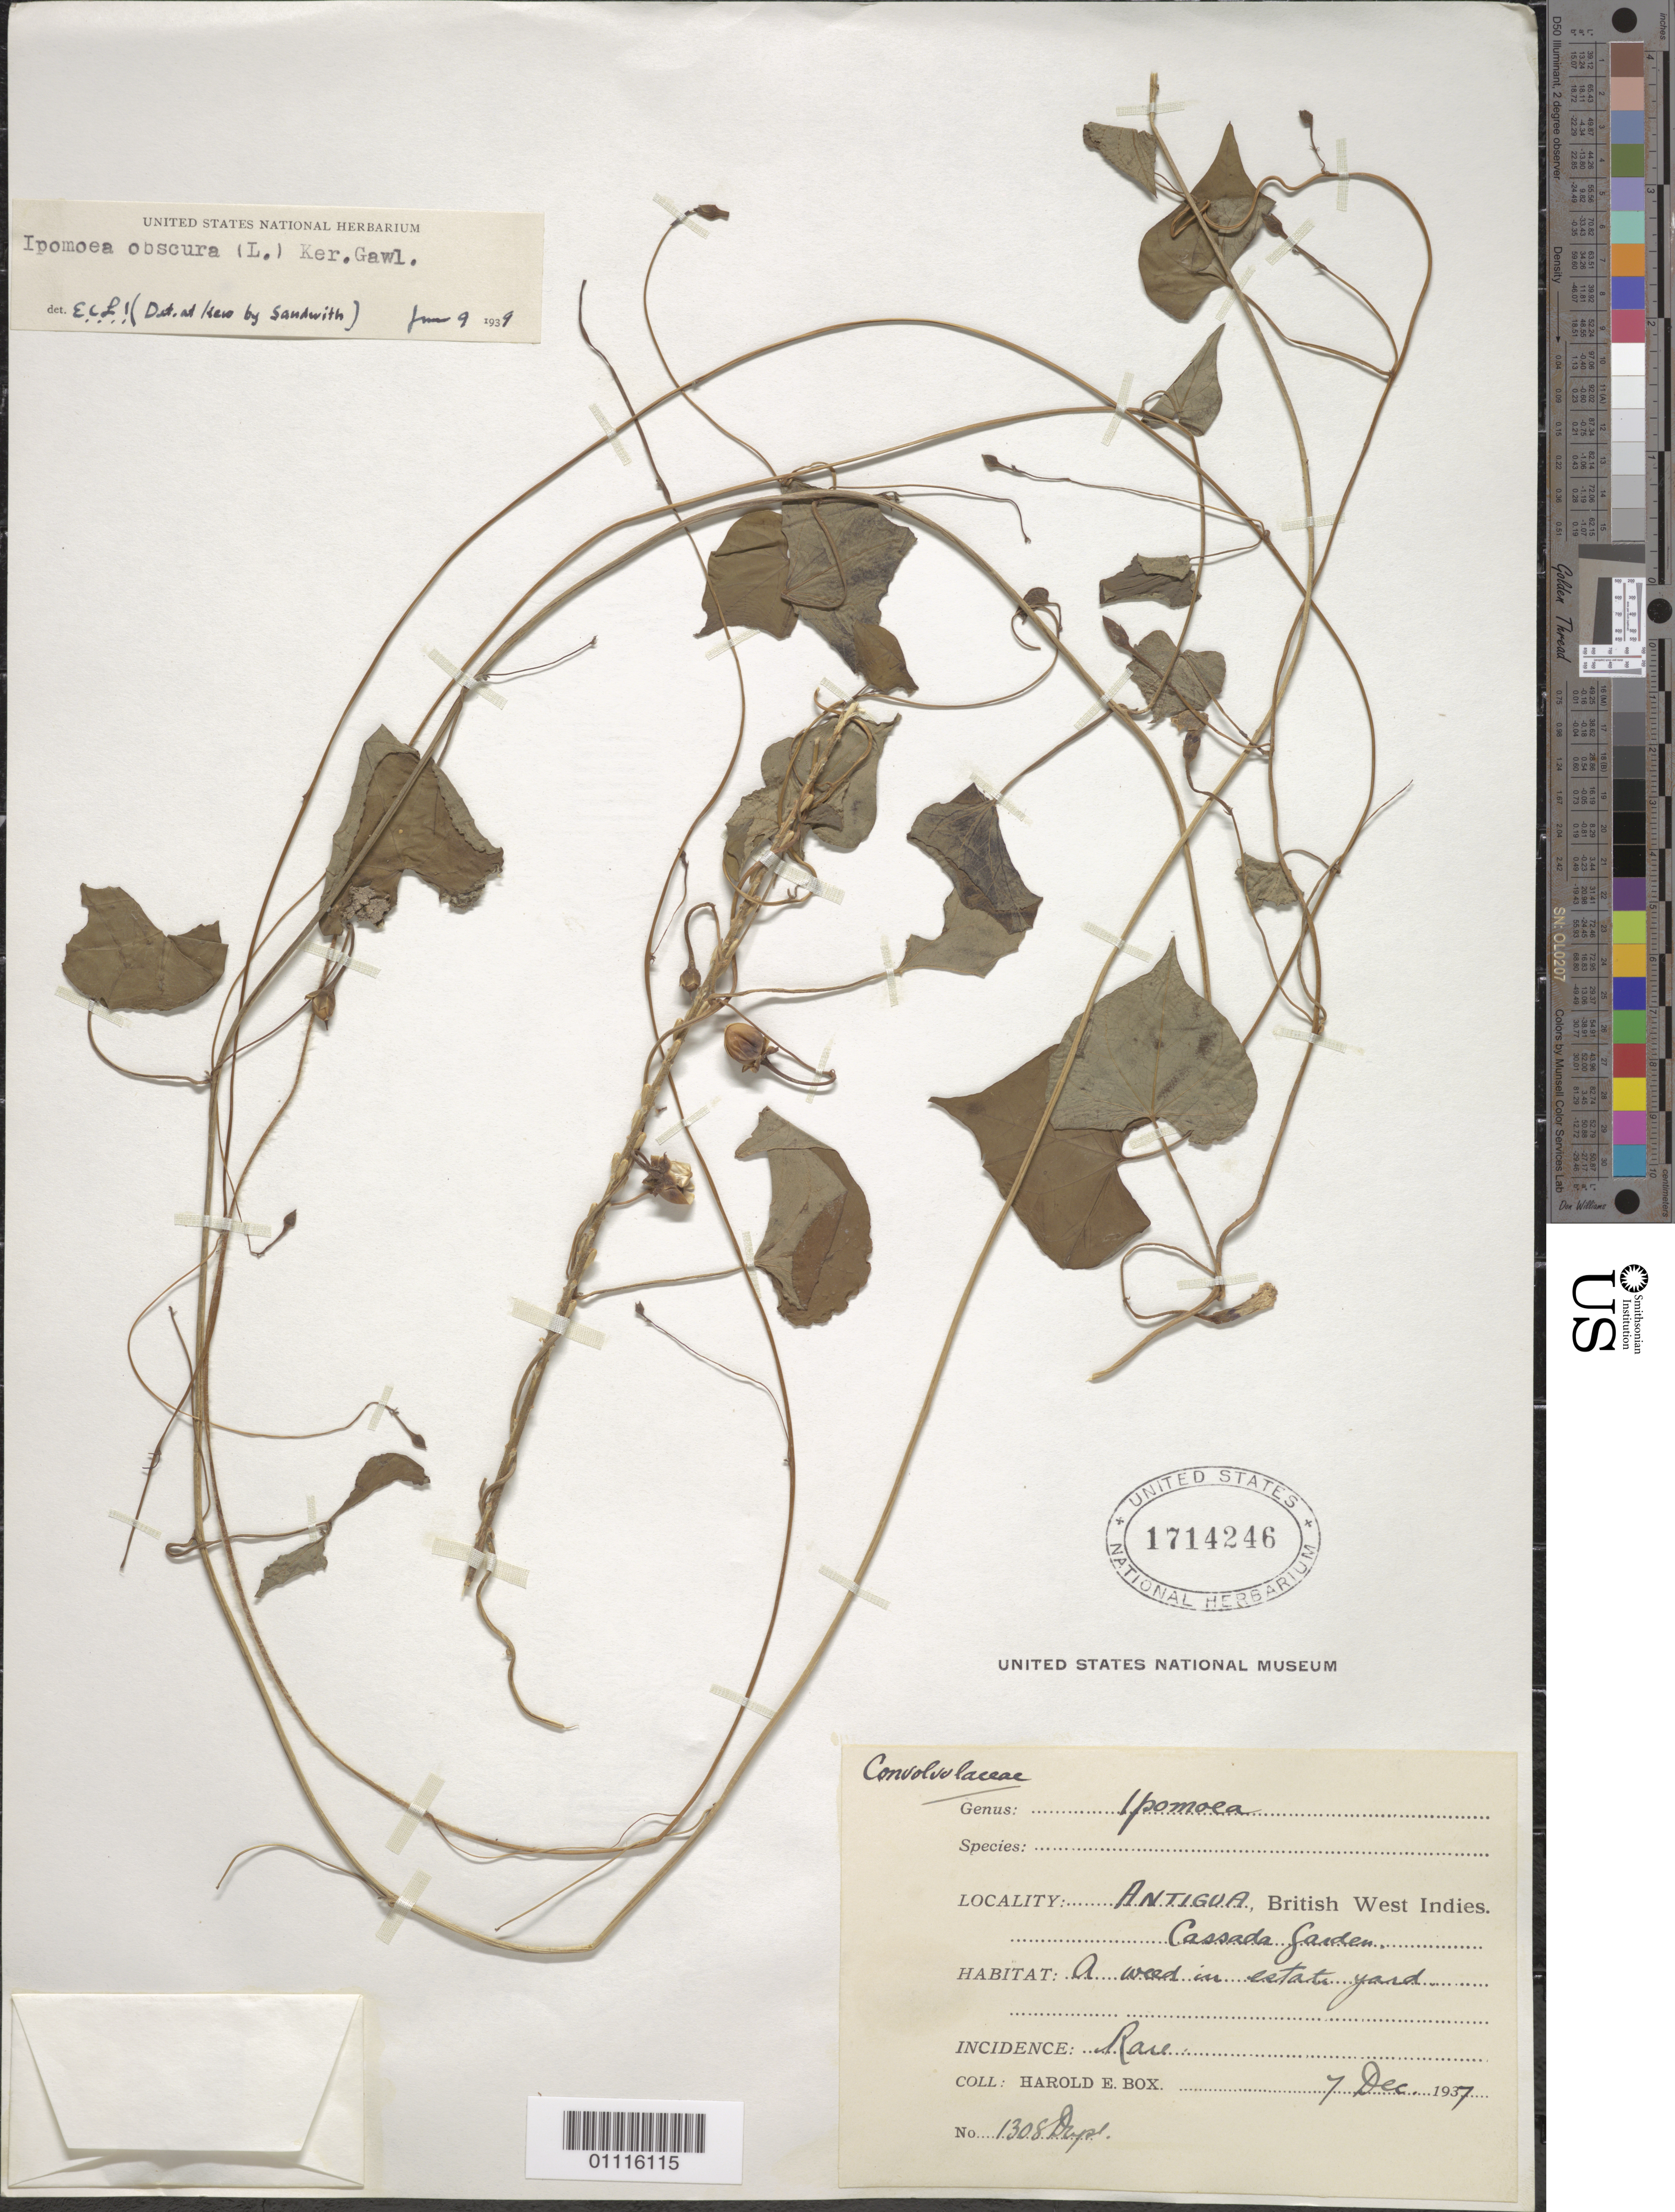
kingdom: Plantae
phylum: Tracheophyta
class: Magnoliopsida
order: Solanales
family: Convolvulaceae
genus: Ipomoea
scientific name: Ipomoea obscura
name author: (L.) Ker Gawl.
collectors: H. E. Box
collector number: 1308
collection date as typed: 07 Dec 1937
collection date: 1937-12-07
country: Antigua and Barbuda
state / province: Saint John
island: Antigua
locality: Cassada Garden. A weed in estate yard.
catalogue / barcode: US 1714246